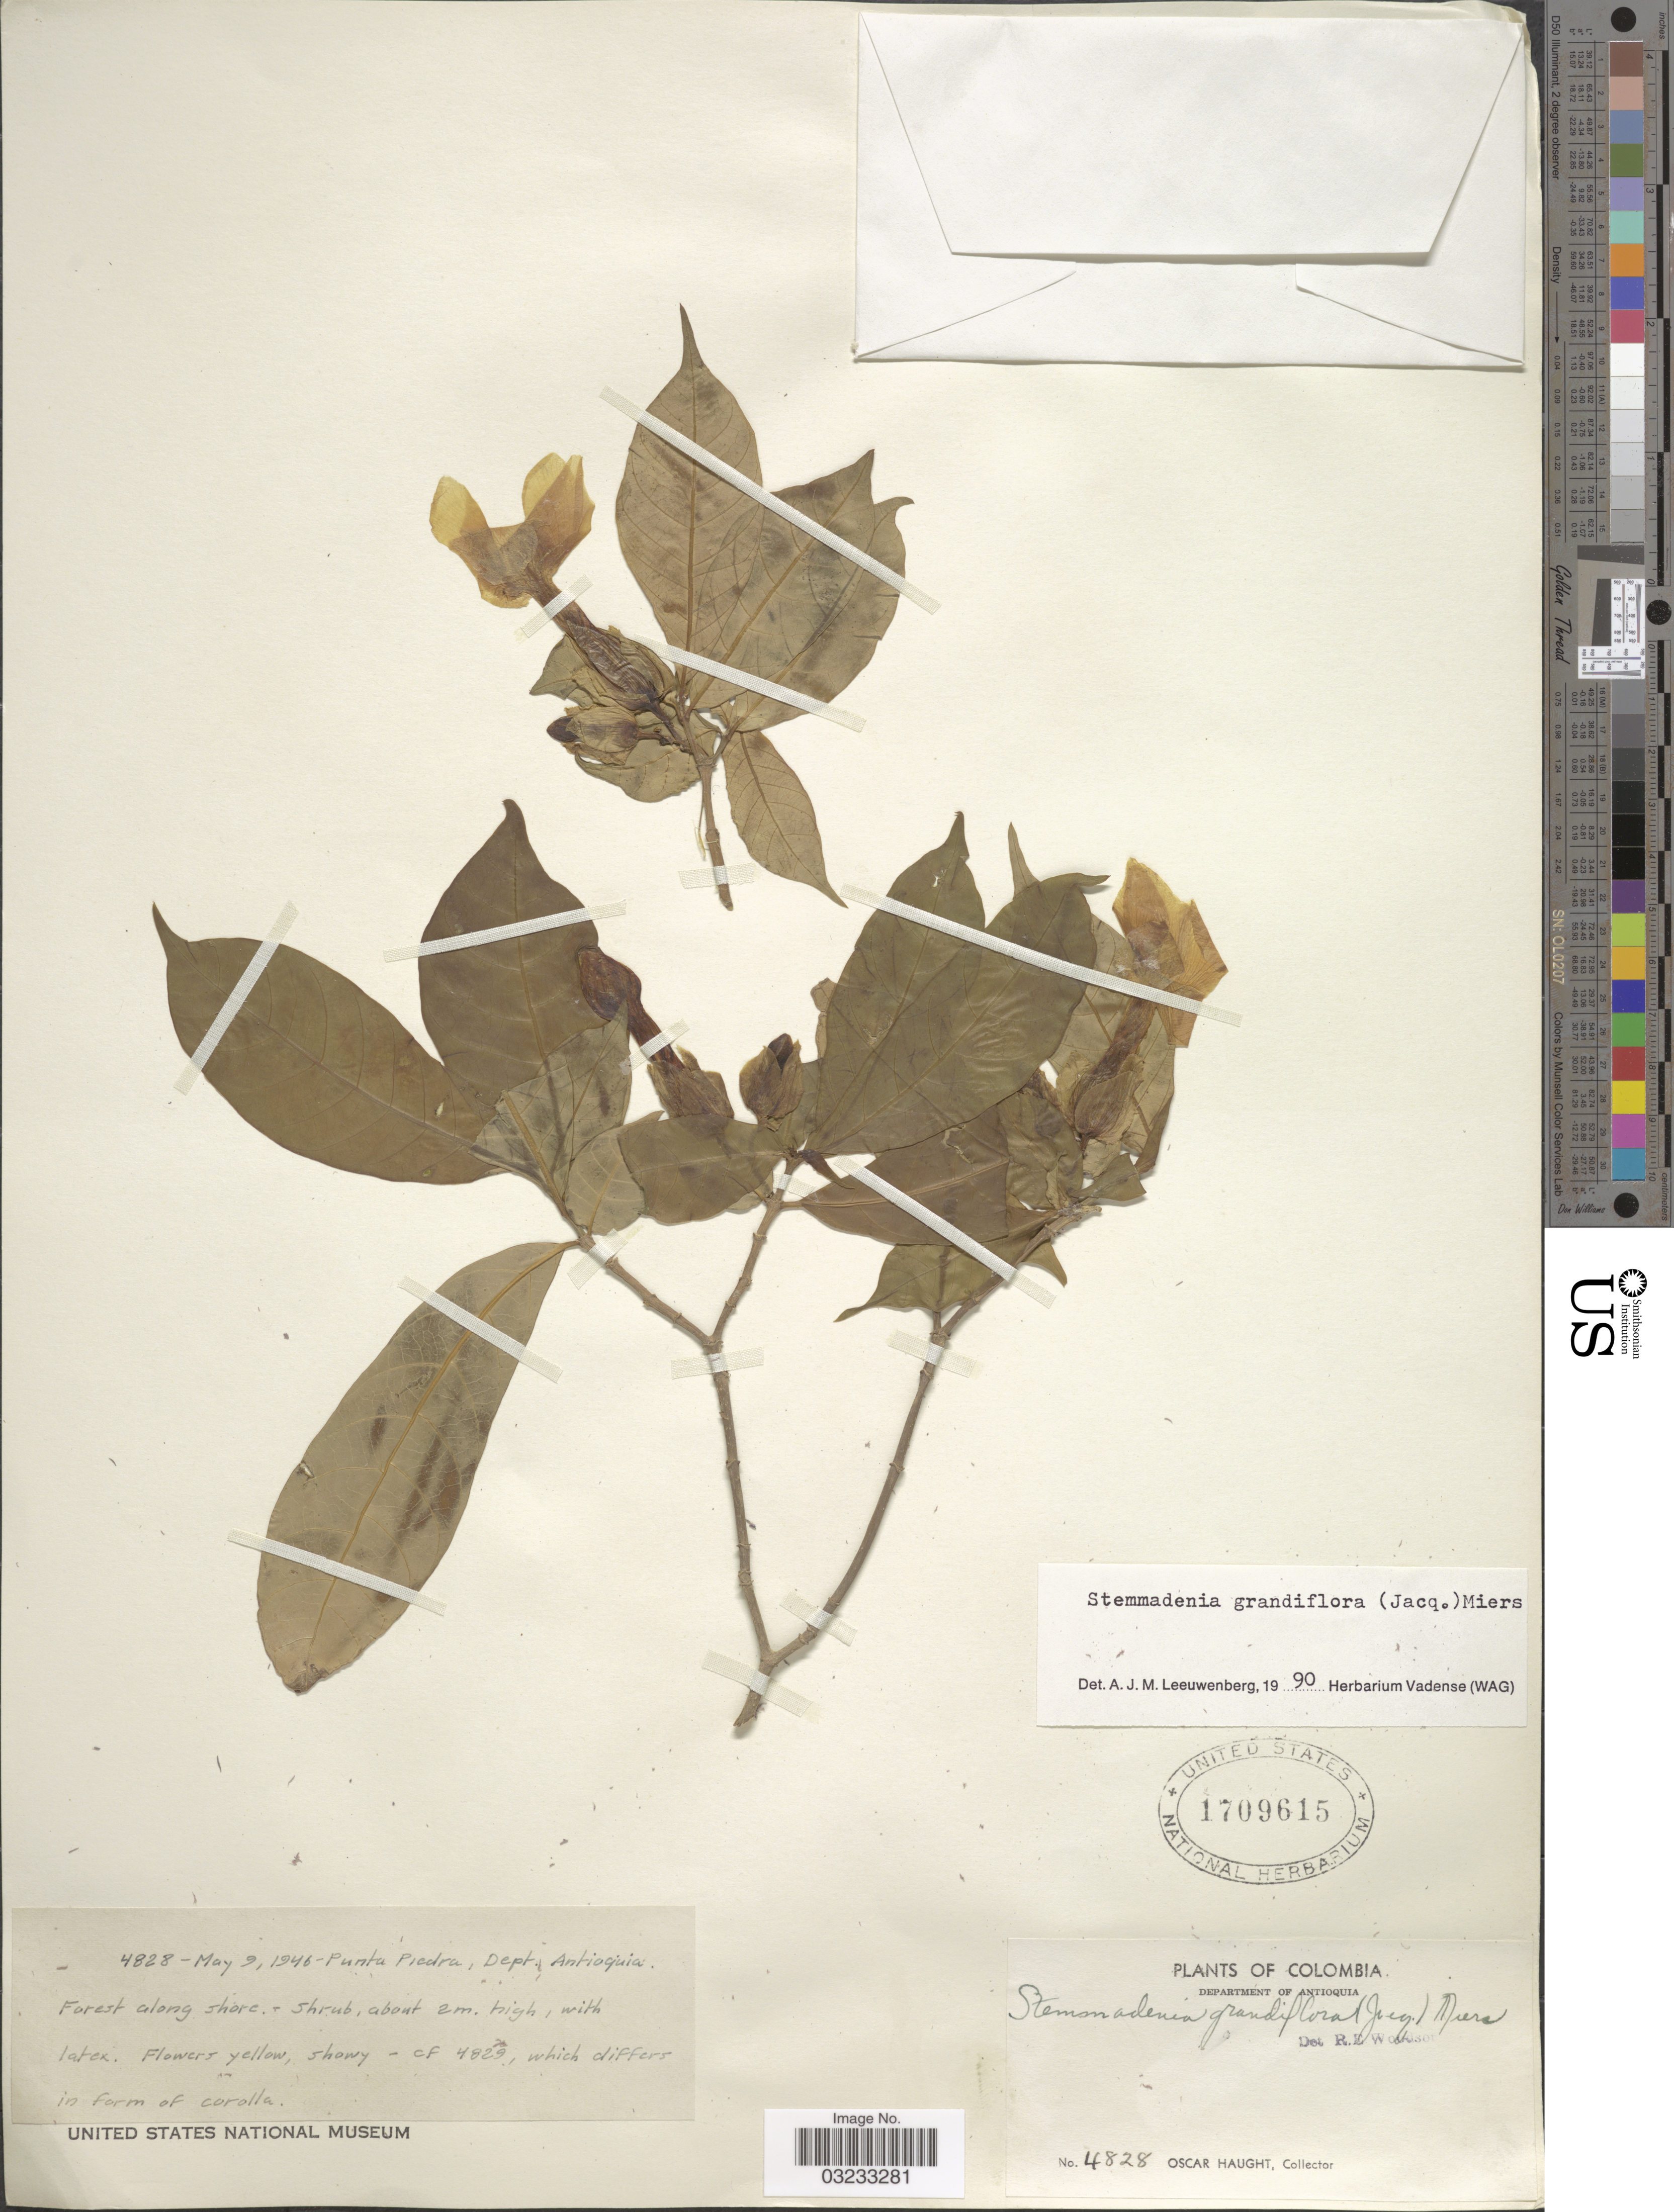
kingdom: Plantae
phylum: Tracheophyta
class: Magnoliopsida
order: Gentianales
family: Apocynaceae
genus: Stemmadenia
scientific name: Stemmadenia grandiflora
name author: (Jacq.) Miers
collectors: O. L. Haught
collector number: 4828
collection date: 1946-05-09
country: Colombia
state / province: Antioquia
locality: Punta Piedra, Department of Antioquia.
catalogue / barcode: US 1709615